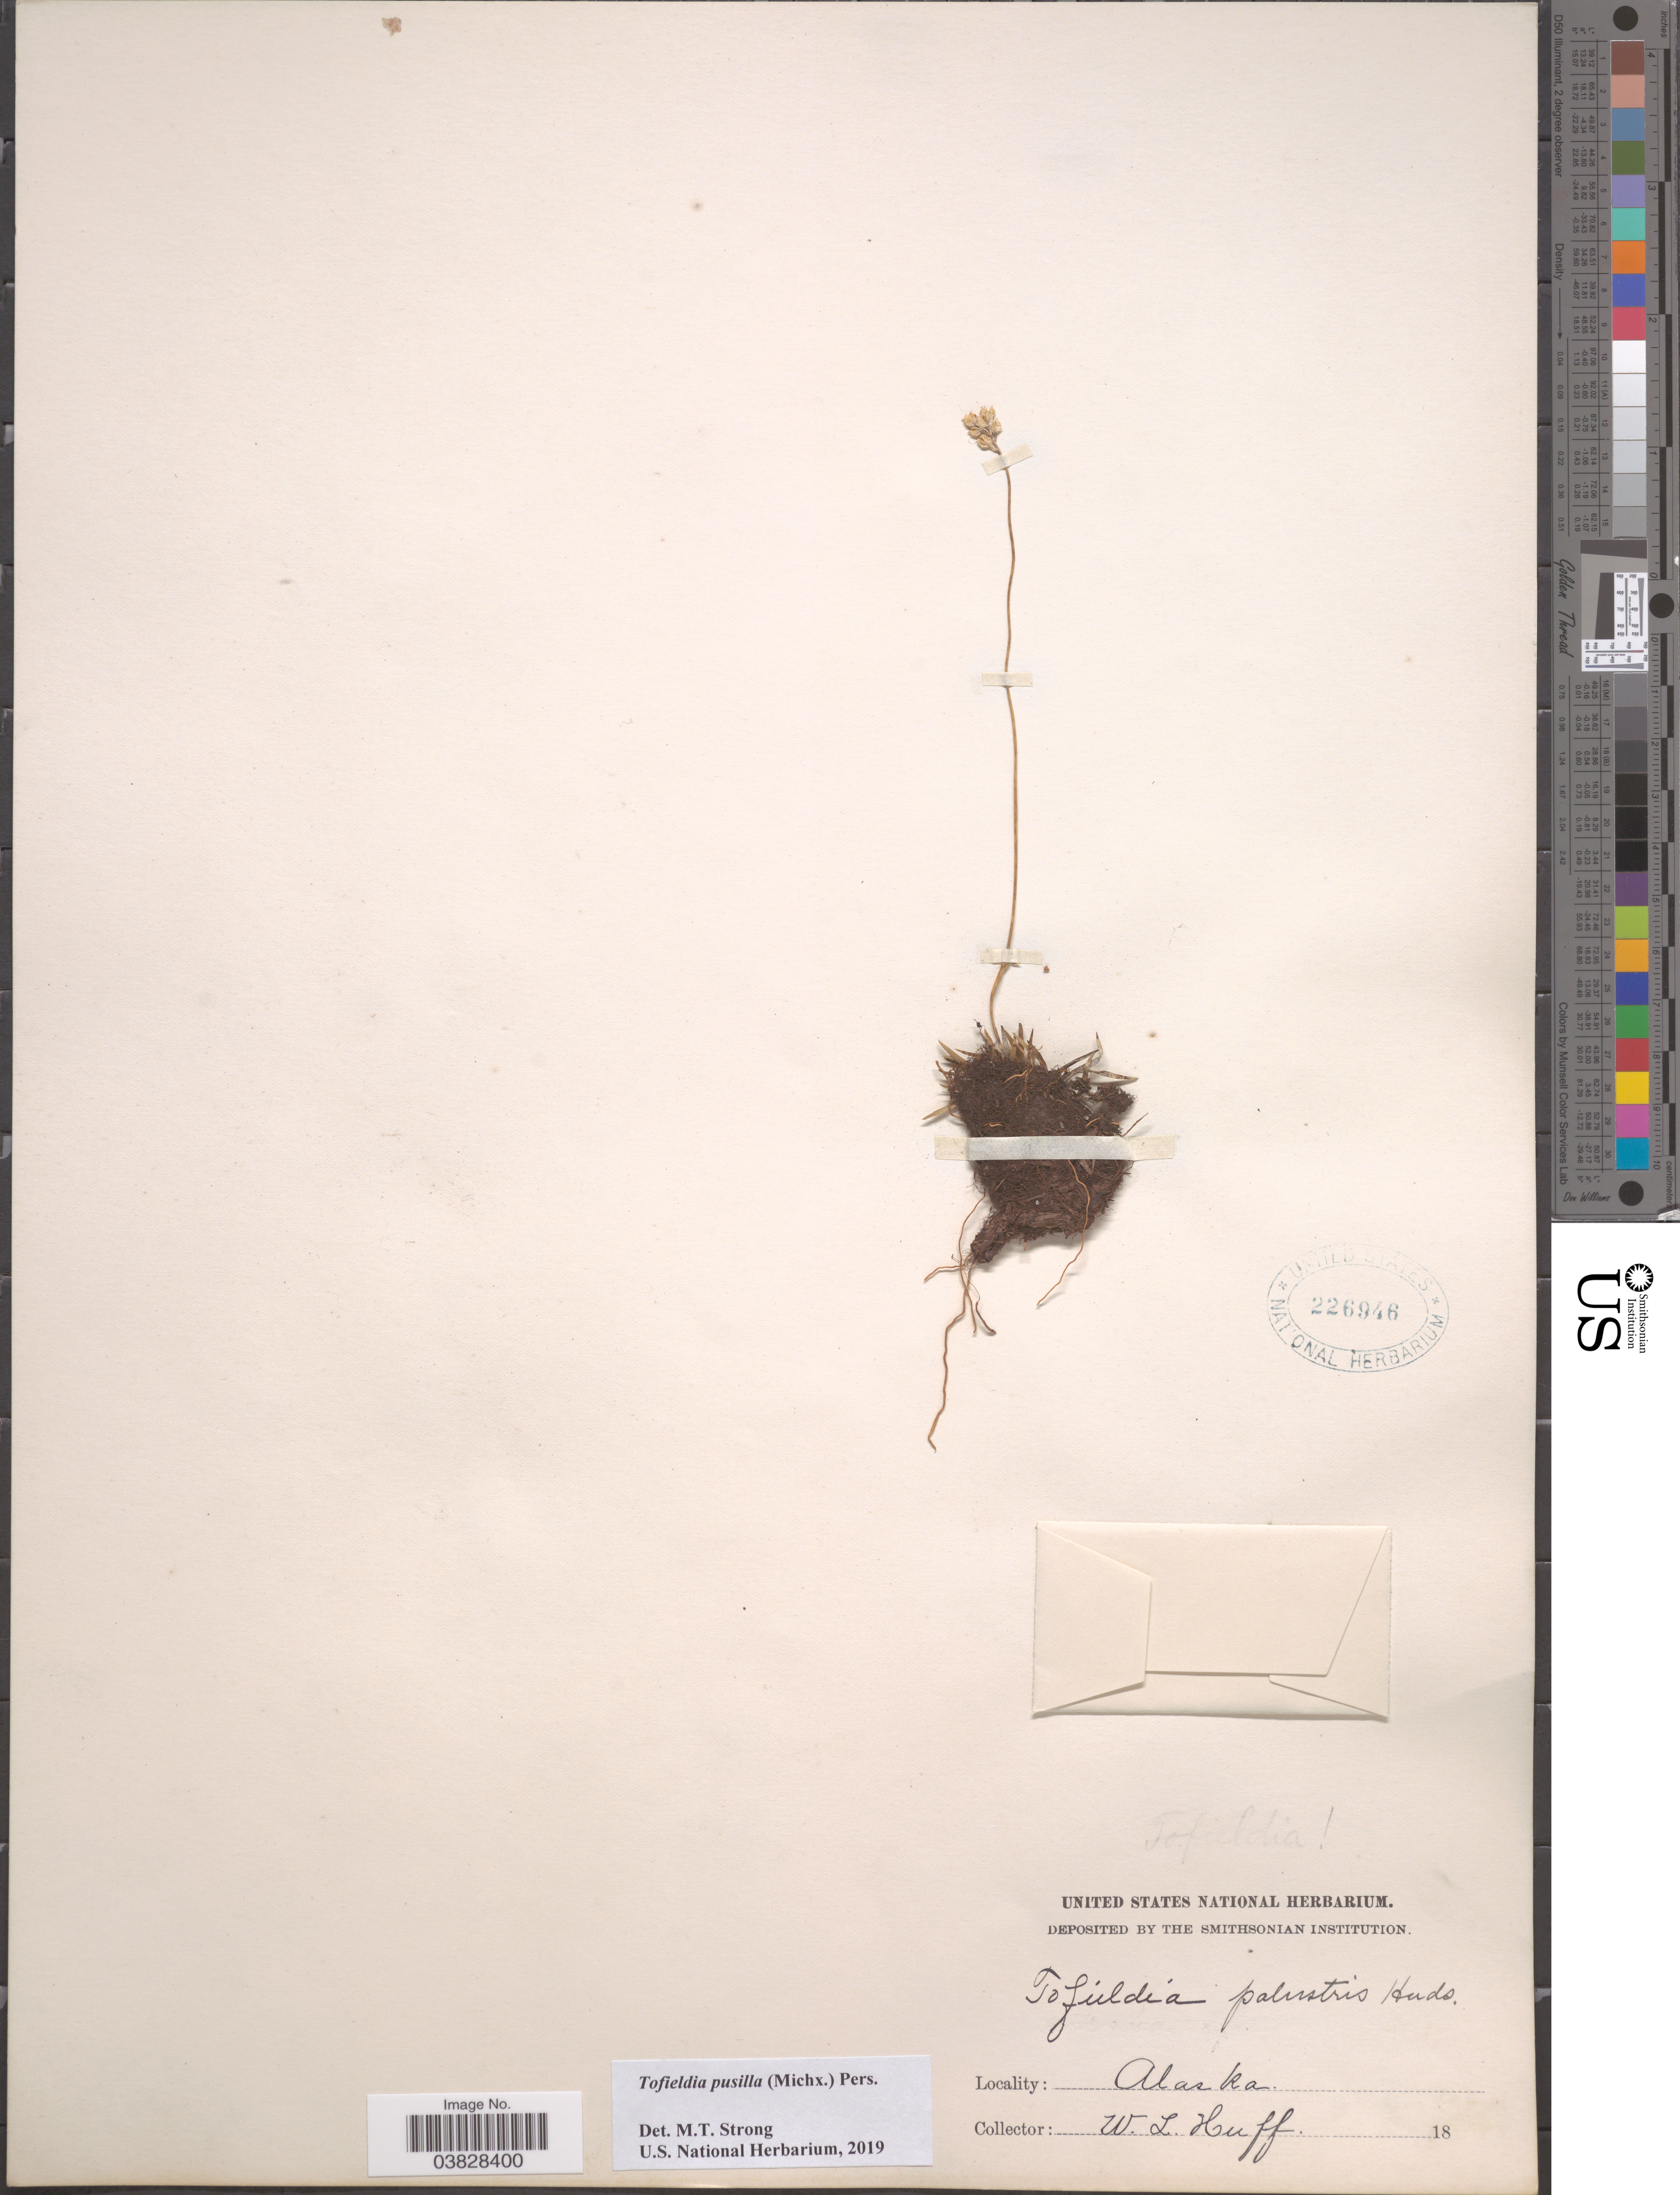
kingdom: Plantae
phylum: Tracheophyta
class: Liliopsida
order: Alismatales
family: Tofieldiaceae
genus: Tofieldia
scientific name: Tofieldia pusilla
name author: (Michx.) Pers.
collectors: W. Huff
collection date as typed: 18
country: United States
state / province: Alaska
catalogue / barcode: US 226946